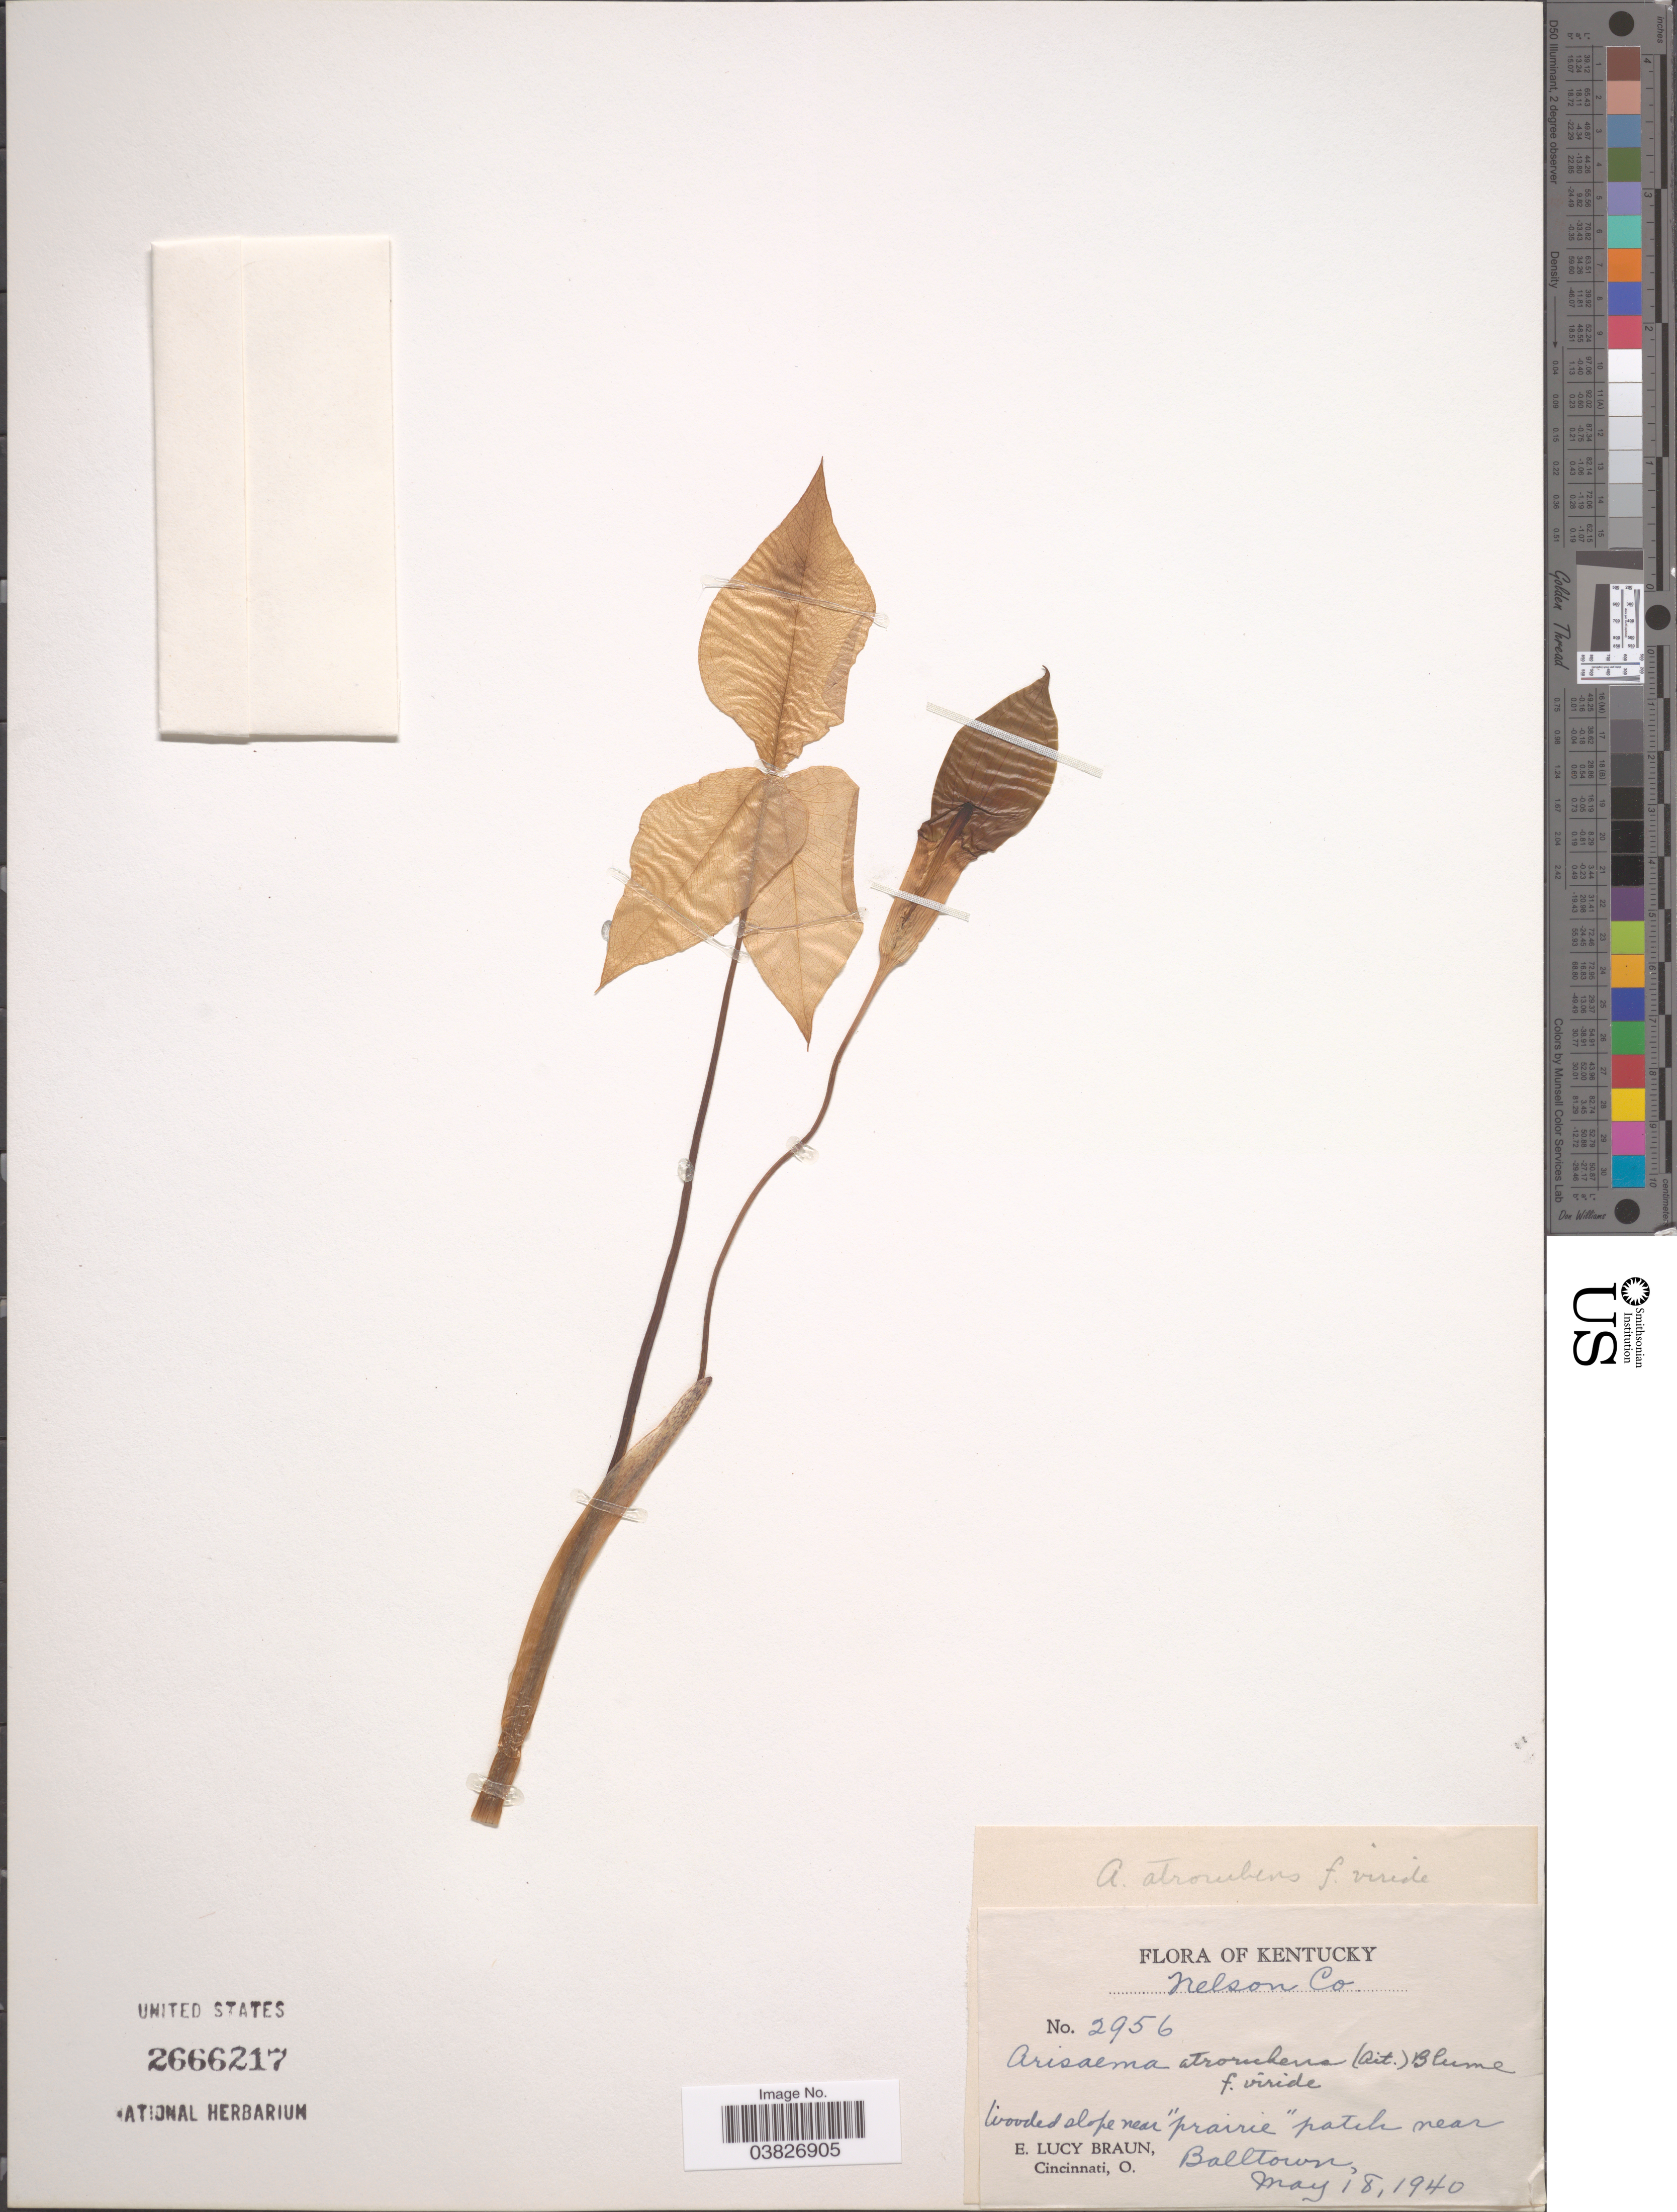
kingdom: Plantae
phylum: Tracheophyta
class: Liliopsida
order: Alismatales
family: Araceae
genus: Arisaema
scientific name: Arisaema atrorubens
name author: (Aiton) Blume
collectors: E. L. Braun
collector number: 2956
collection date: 1940-05-18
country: United States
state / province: Kentucky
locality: Nelson Co. Wooded slope near "prairie" patch near Balltown.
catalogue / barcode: US 2666217